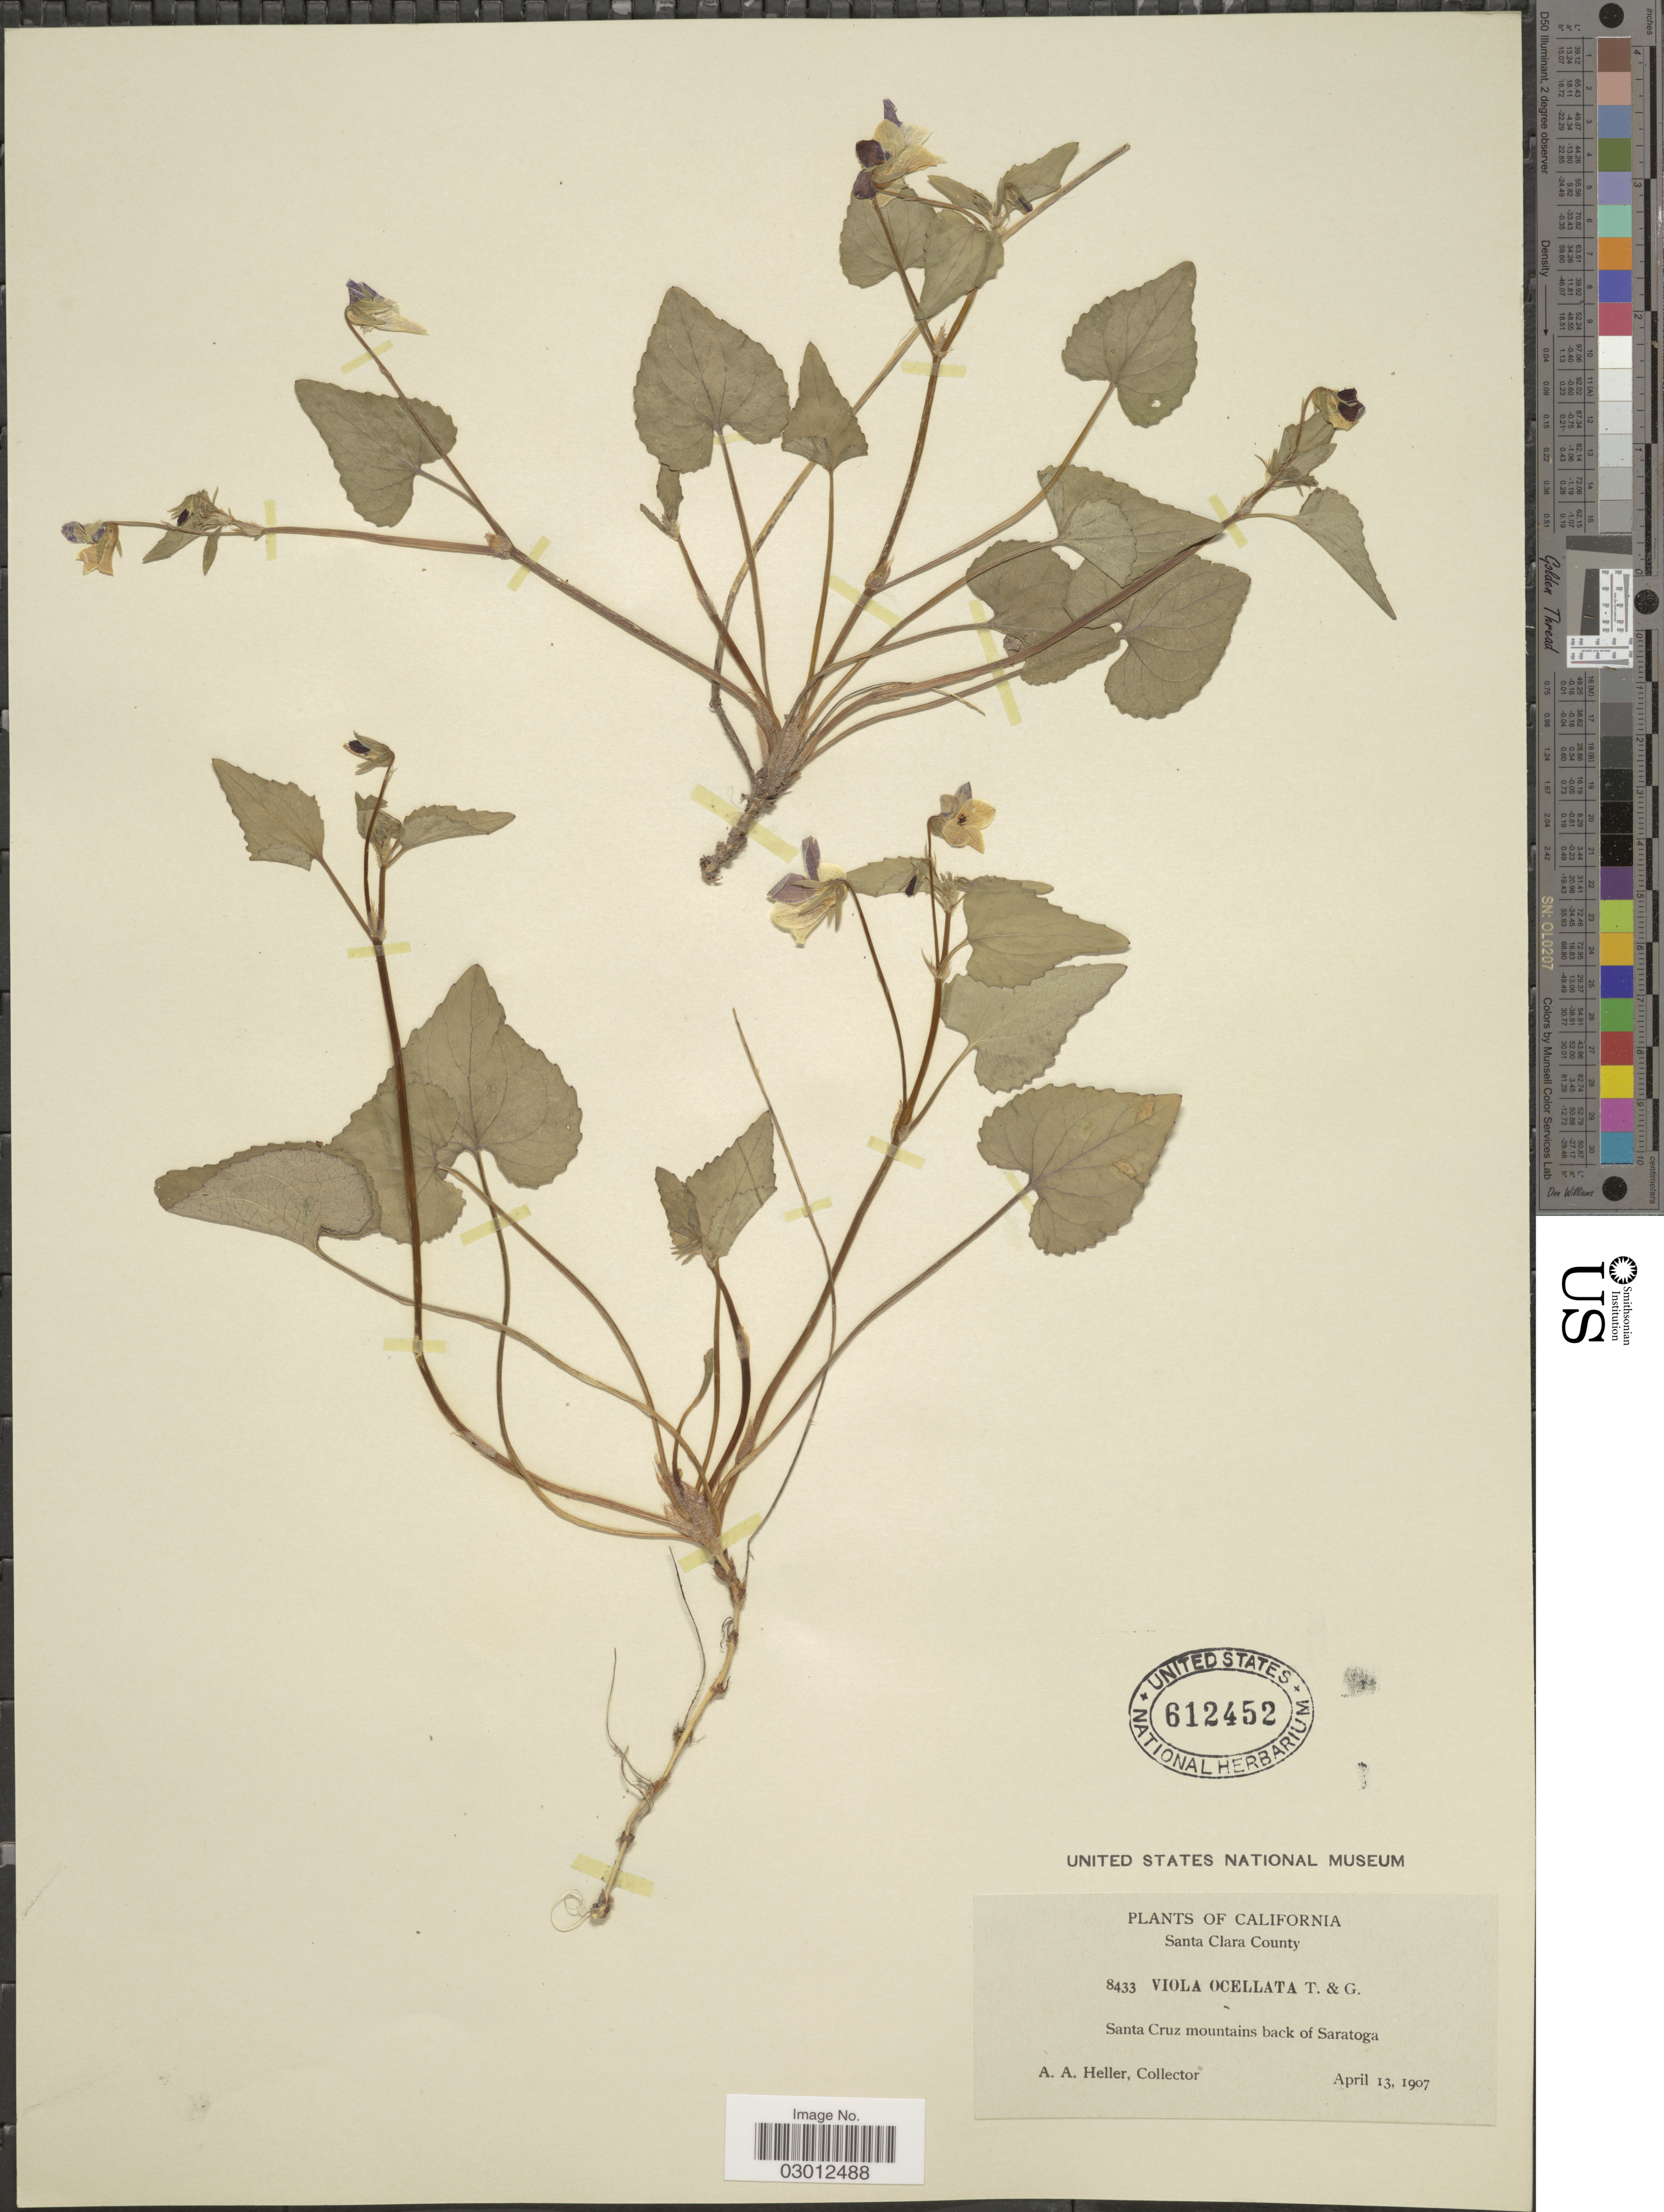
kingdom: Plantae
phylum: Tracheophyta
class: Magnoliopsida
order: Malpighiales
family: Violaceae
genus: Viola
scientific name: Viola ocellata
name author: Torr. & A. Gray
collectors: A. A. Heller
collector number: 8433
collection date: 1907-04-13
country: United States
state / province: California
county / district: Santa Clara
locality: Santa Clara County. Santa Cruz mountains back of Saratoga.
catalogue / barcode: US 612452